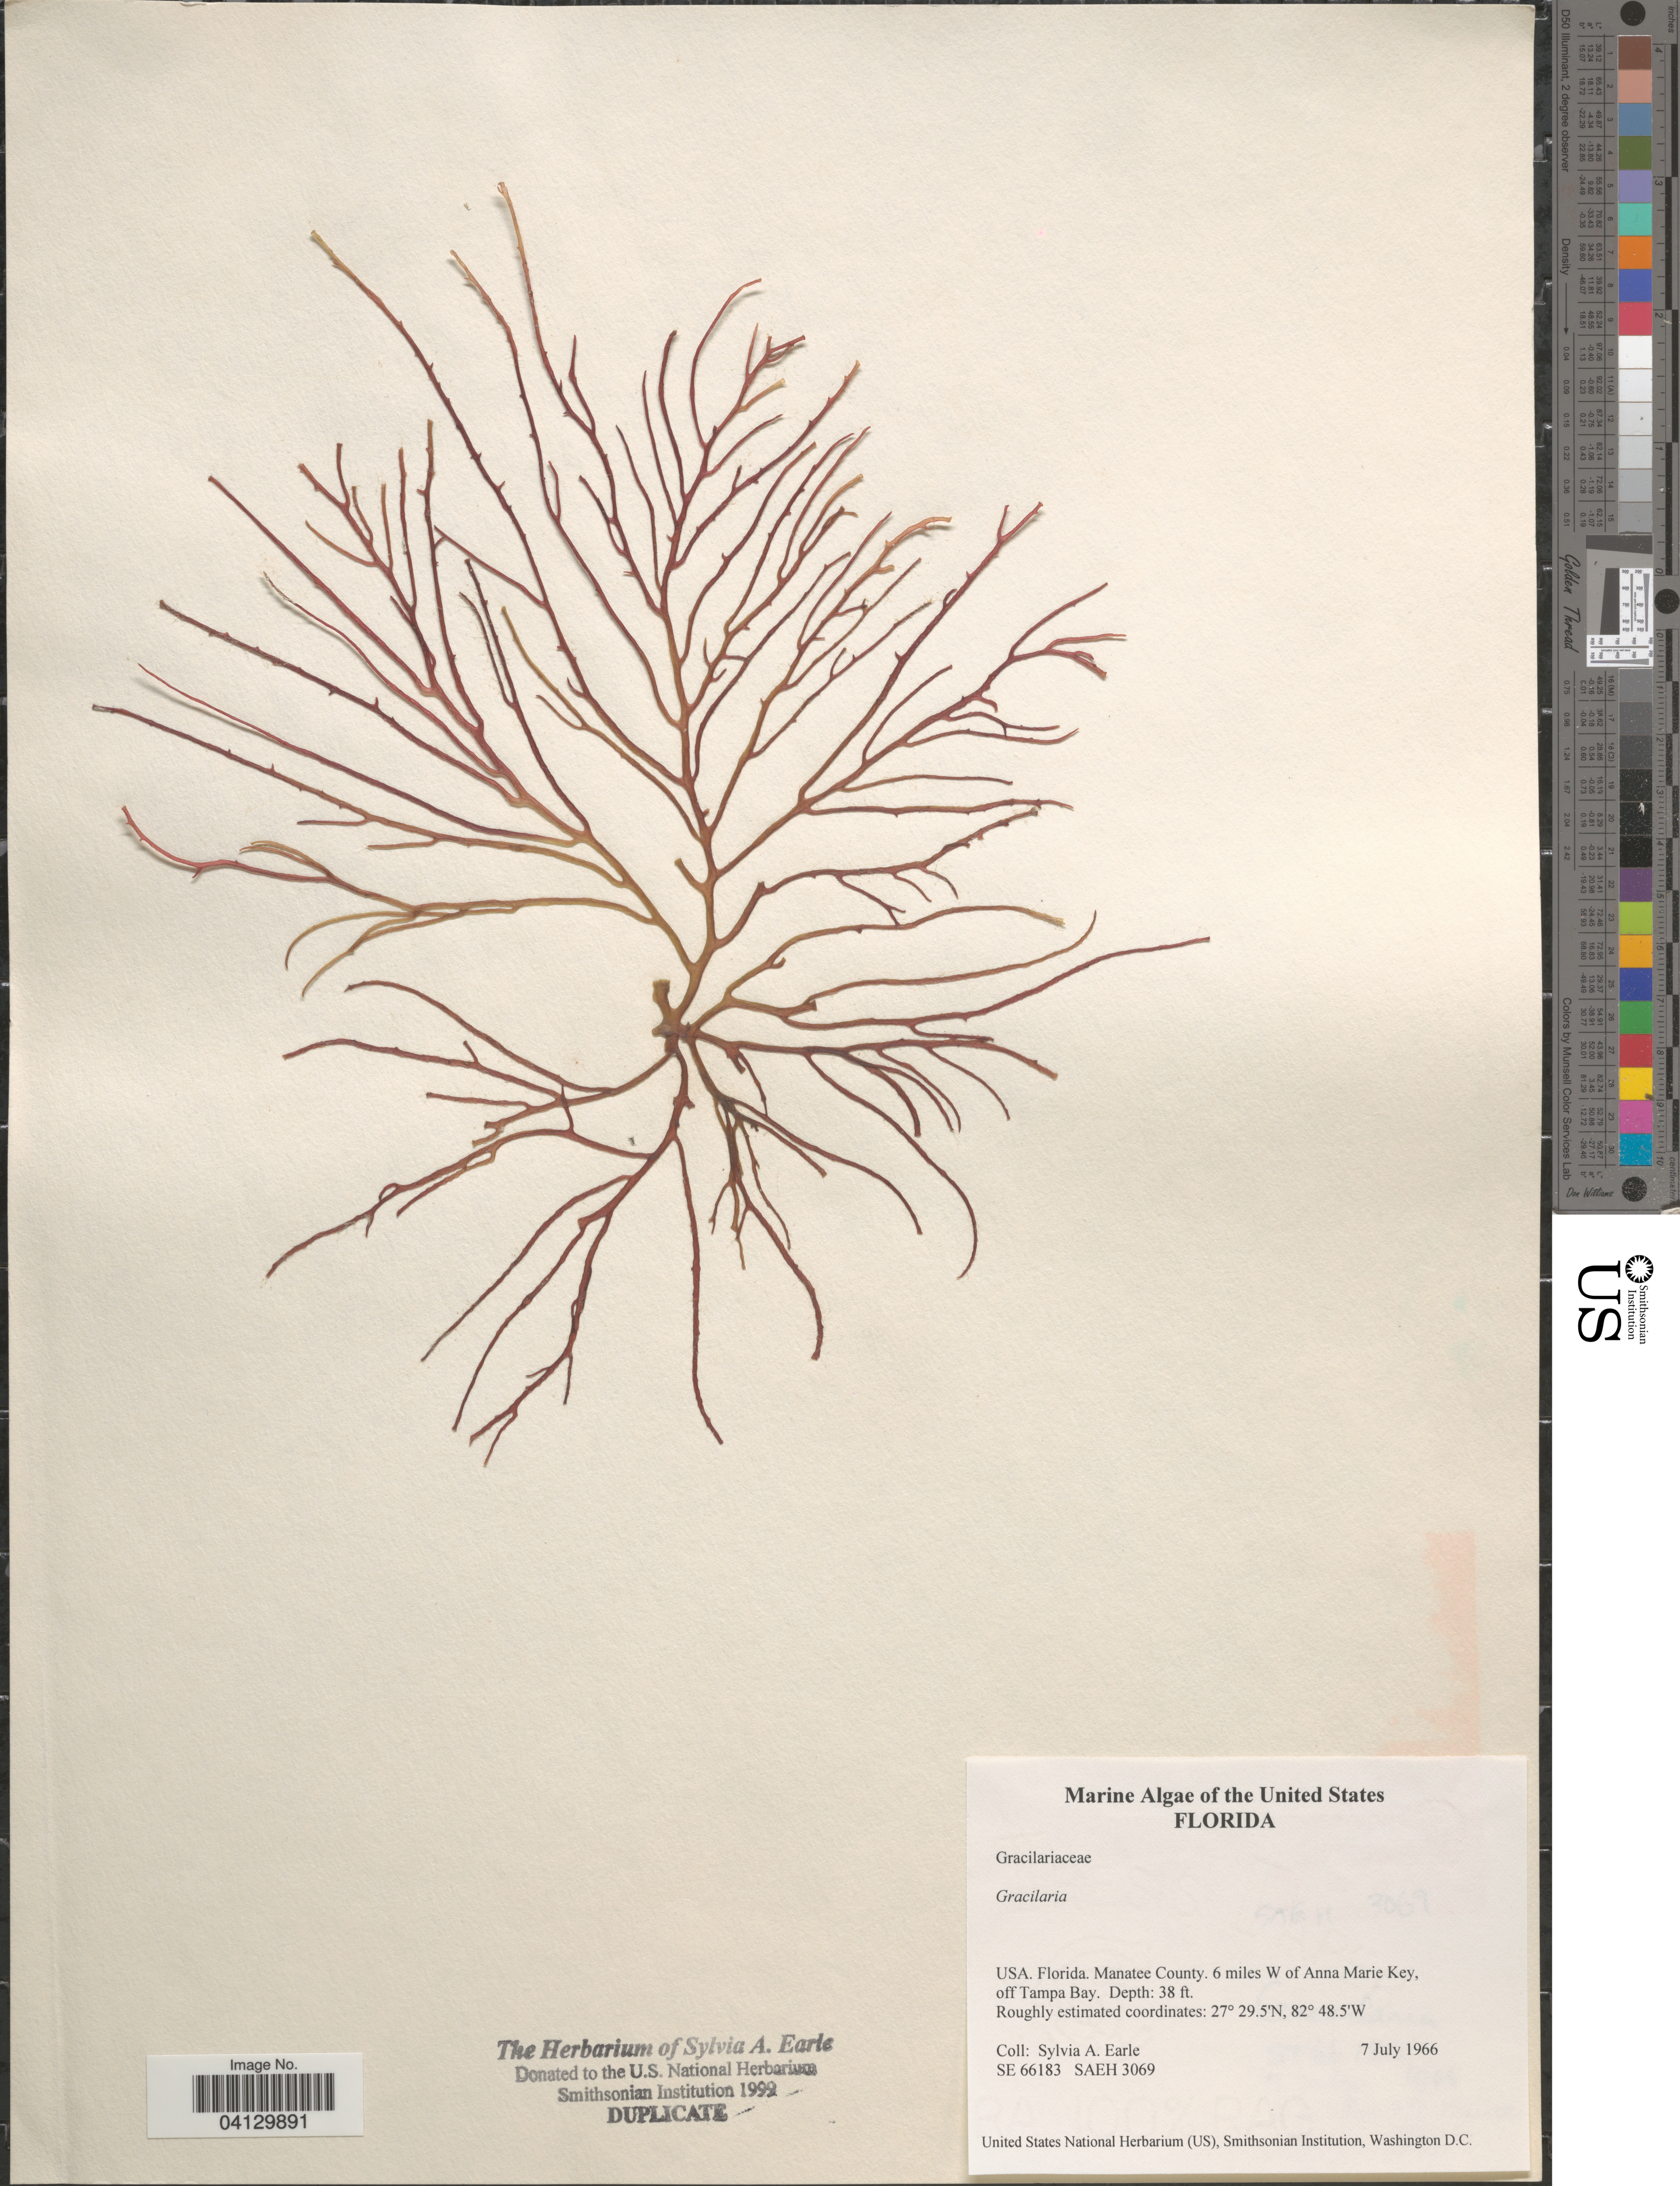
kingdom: Plantae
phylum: Rhodophyta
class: Florideophyceae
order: Gracilariales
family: Gracilariaceae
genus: Gracilaria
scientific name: Gracilaria sp.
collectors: S. A. Earle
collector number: SE66183/SAEH3069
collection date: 1966-07-07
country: United States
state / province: Florida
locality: Manatee County. 6 miles W of Anna Marie Key, off Tampa Bay.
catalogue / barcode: US 328706